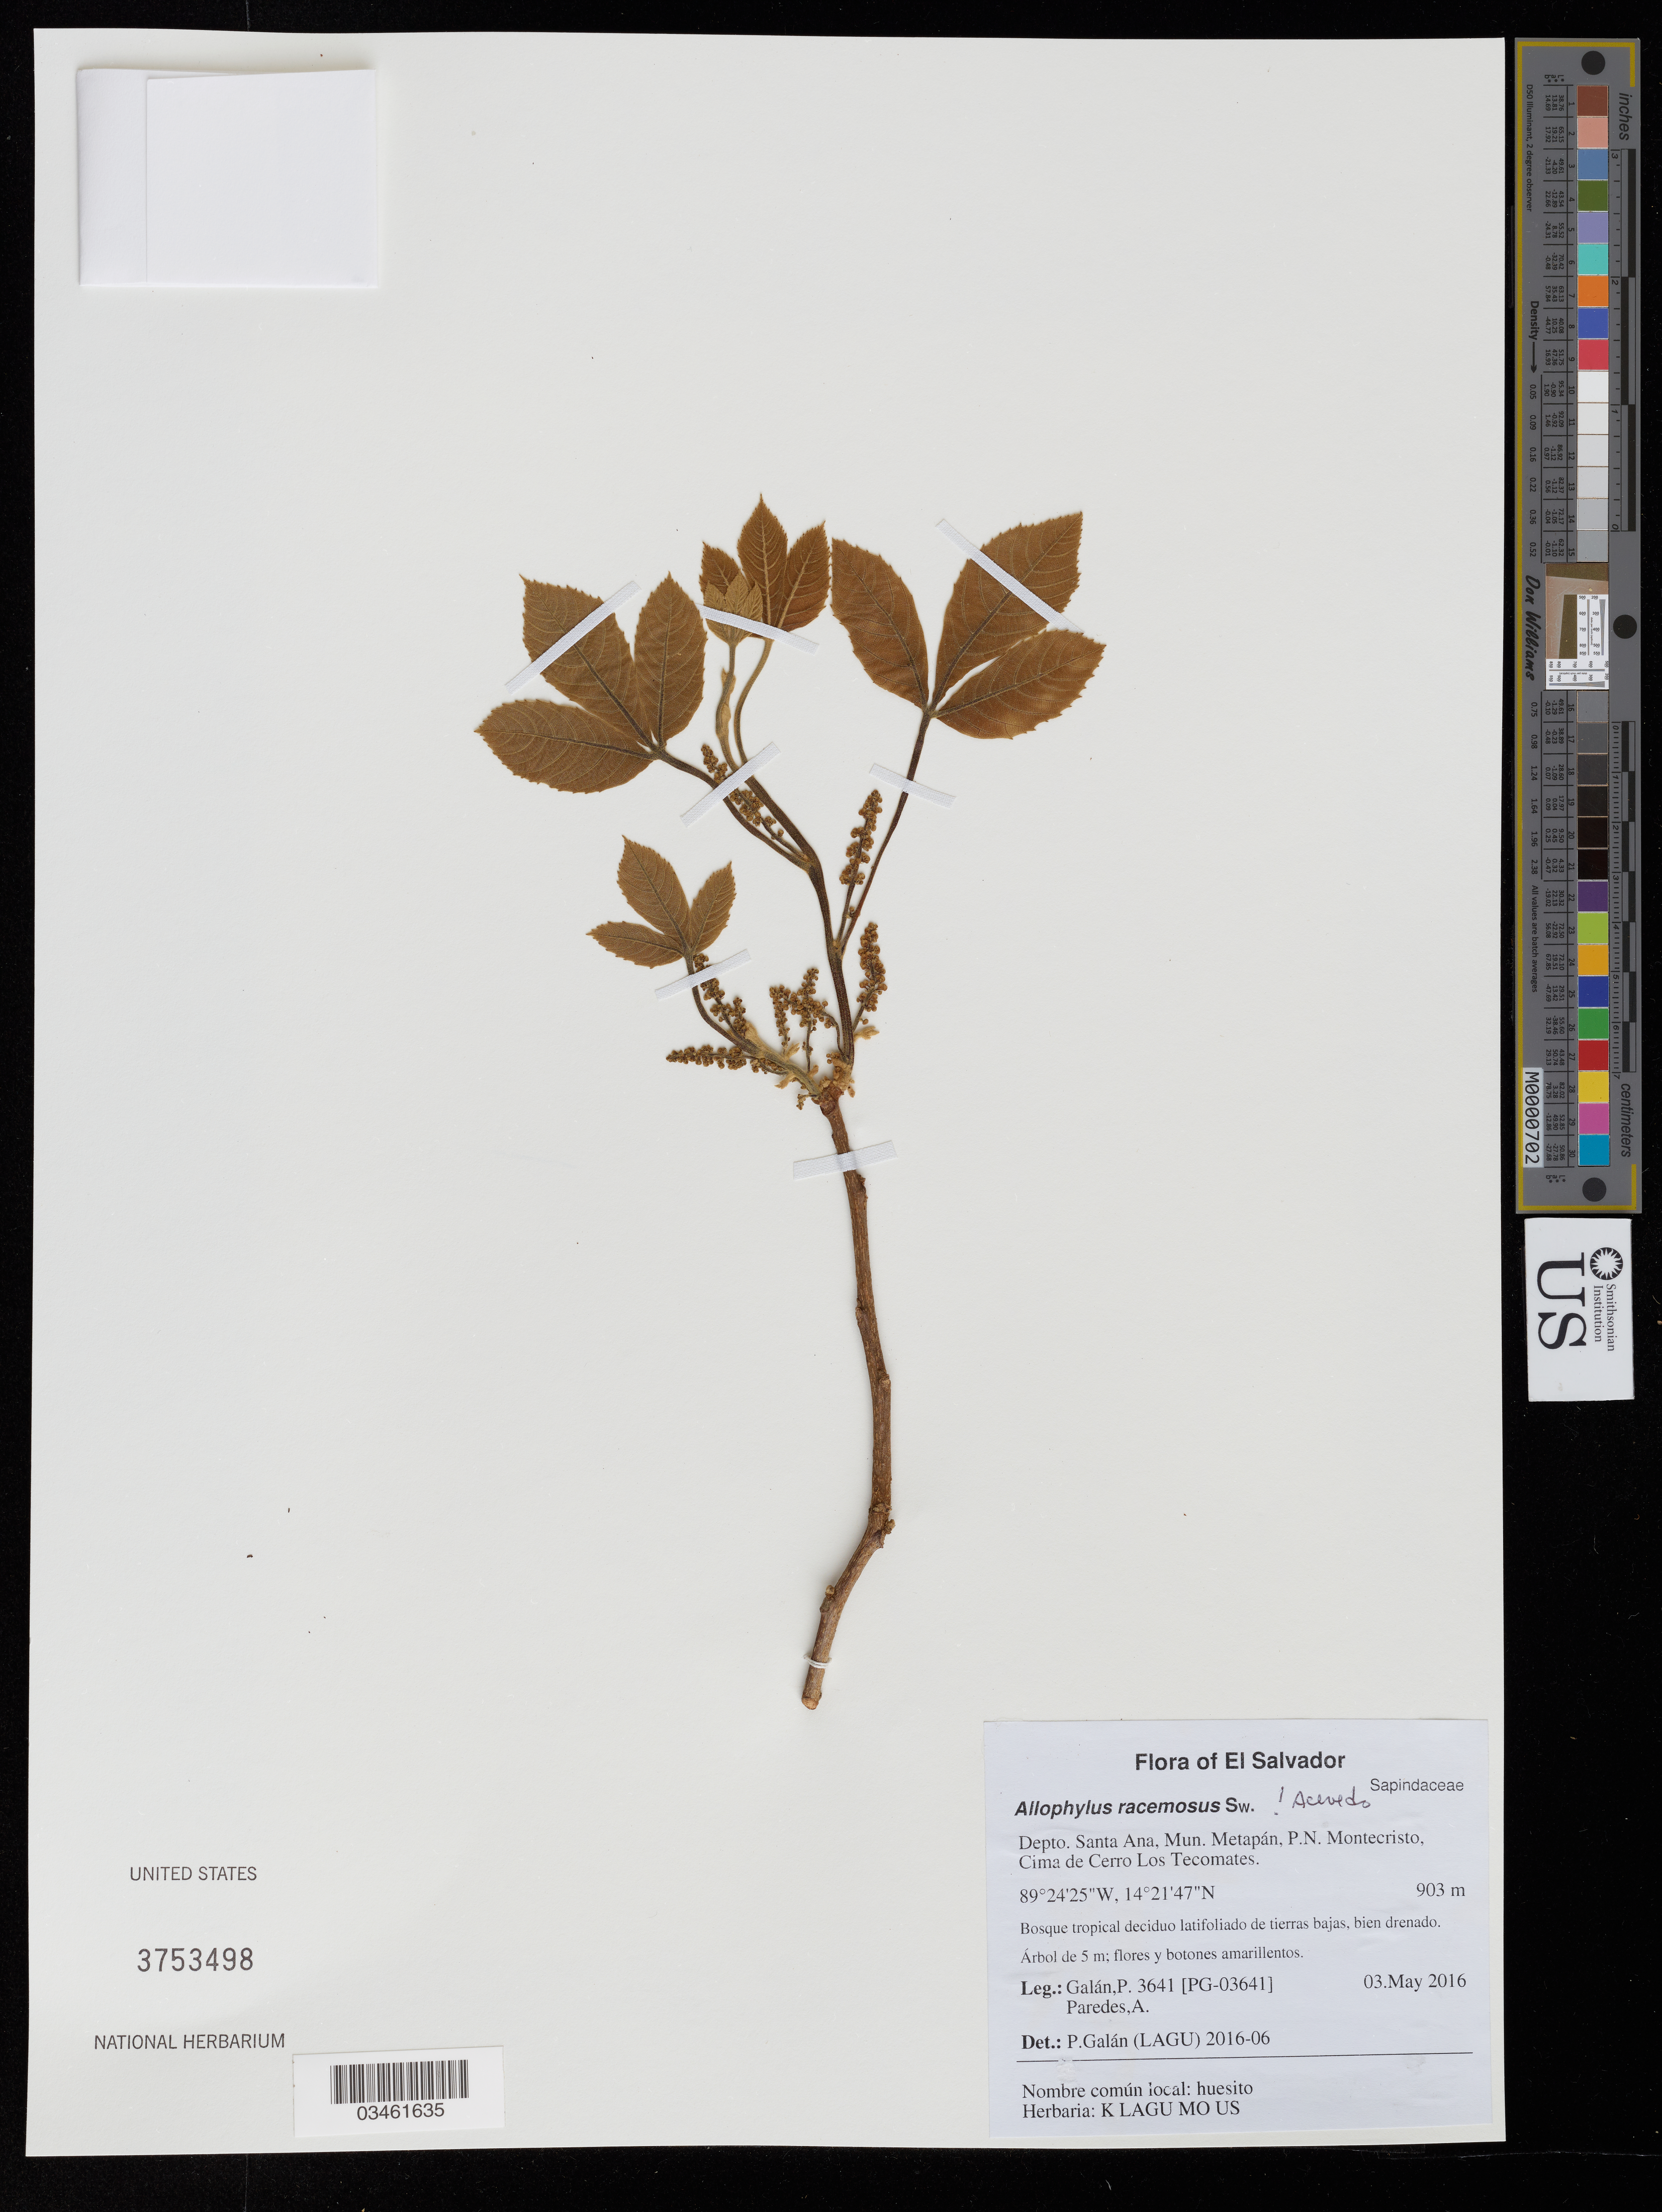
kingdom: Plantae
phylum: Tracheophyta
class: Magnoliopsida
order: Sapindales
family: Sapindaceae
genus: Allophylus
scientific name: Allophylus racemosus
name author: Sw.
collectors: P. Galan & A. Paredes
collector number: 3641 [PG-03641]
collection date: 2016-05-03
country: El Salvador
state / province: Santa Ana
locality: Depto. Santa Ana, Mun. Metapán, P. N. Montecristo, Cima de Cerro Los Tecomates.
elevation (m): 903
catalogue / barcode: US 3753498